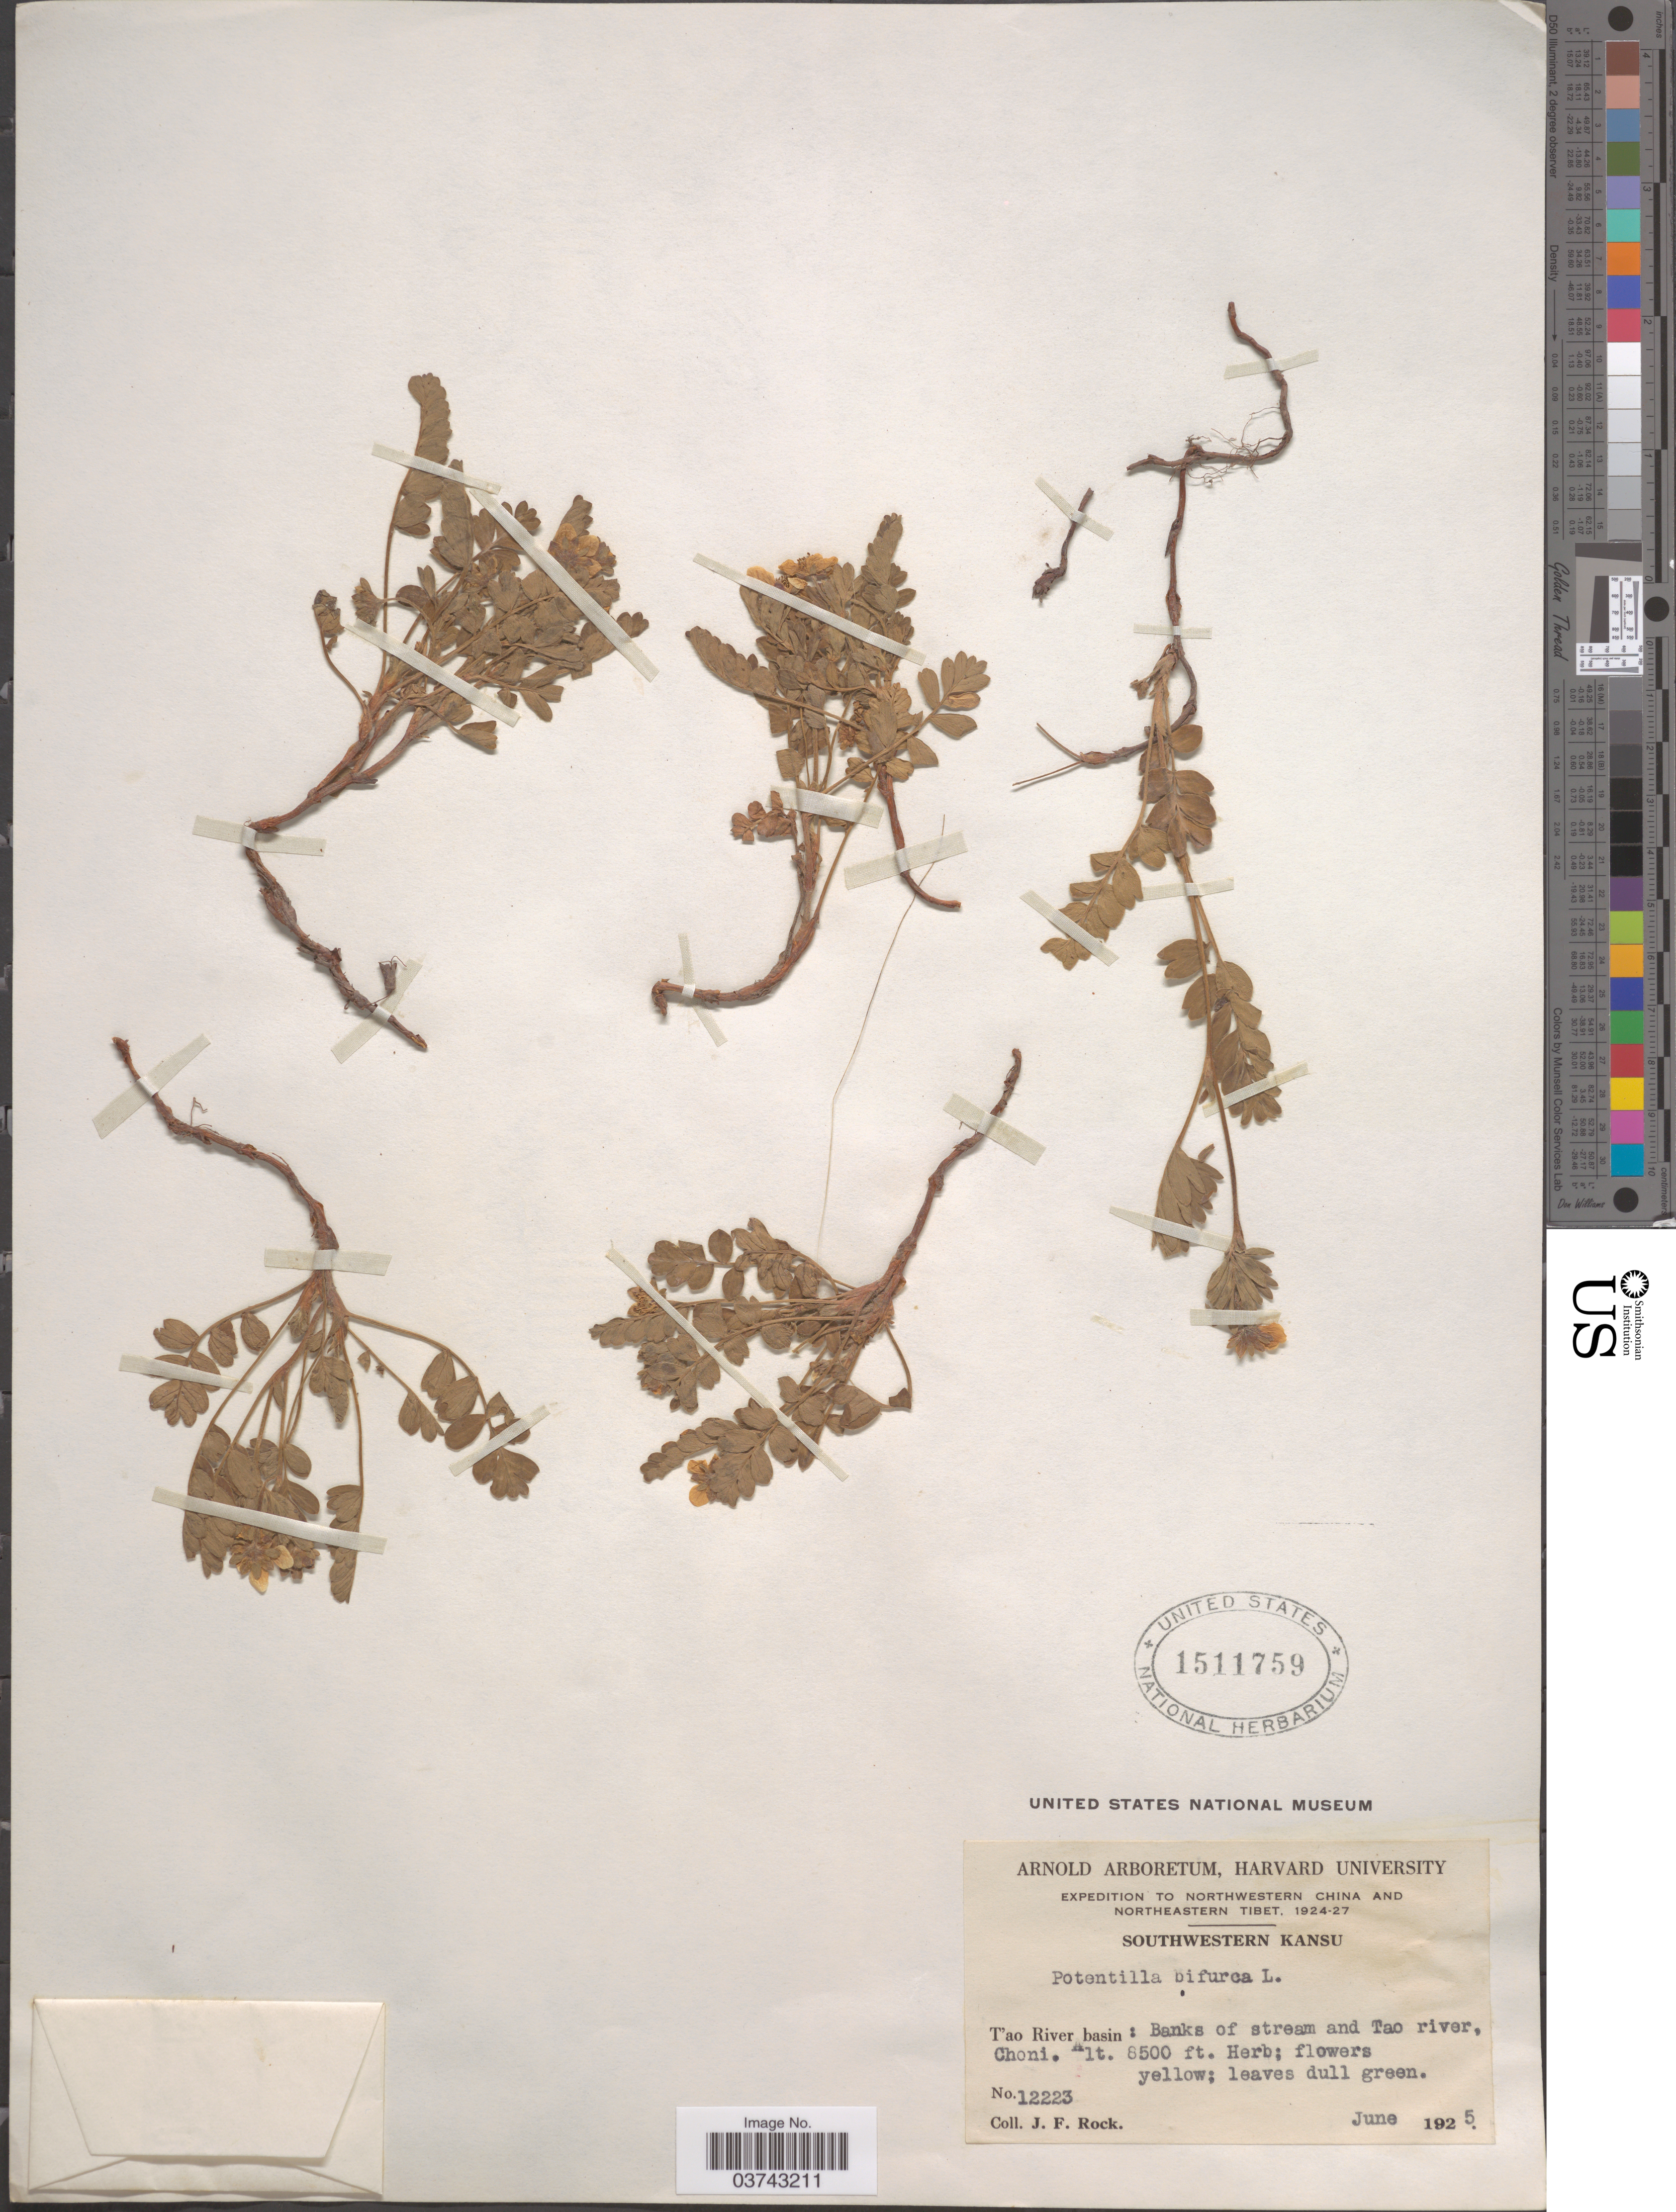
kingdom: Plantae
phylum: Tracheophyta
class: Magnoliopsida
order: Rosales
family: Rosaceae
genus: Sibbaldianthe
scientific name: Sibbaldianthe bifurca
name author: (L.) Kurtto & T. Erikss.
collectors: J. Rock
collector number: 12223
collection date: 1925-06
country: China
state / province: Gansu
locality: Northwestern China. Southwestern Kansu. T'ao River basin: Banks of stream and Tao river, Choni.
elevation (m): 2591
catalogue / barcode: US 1511759